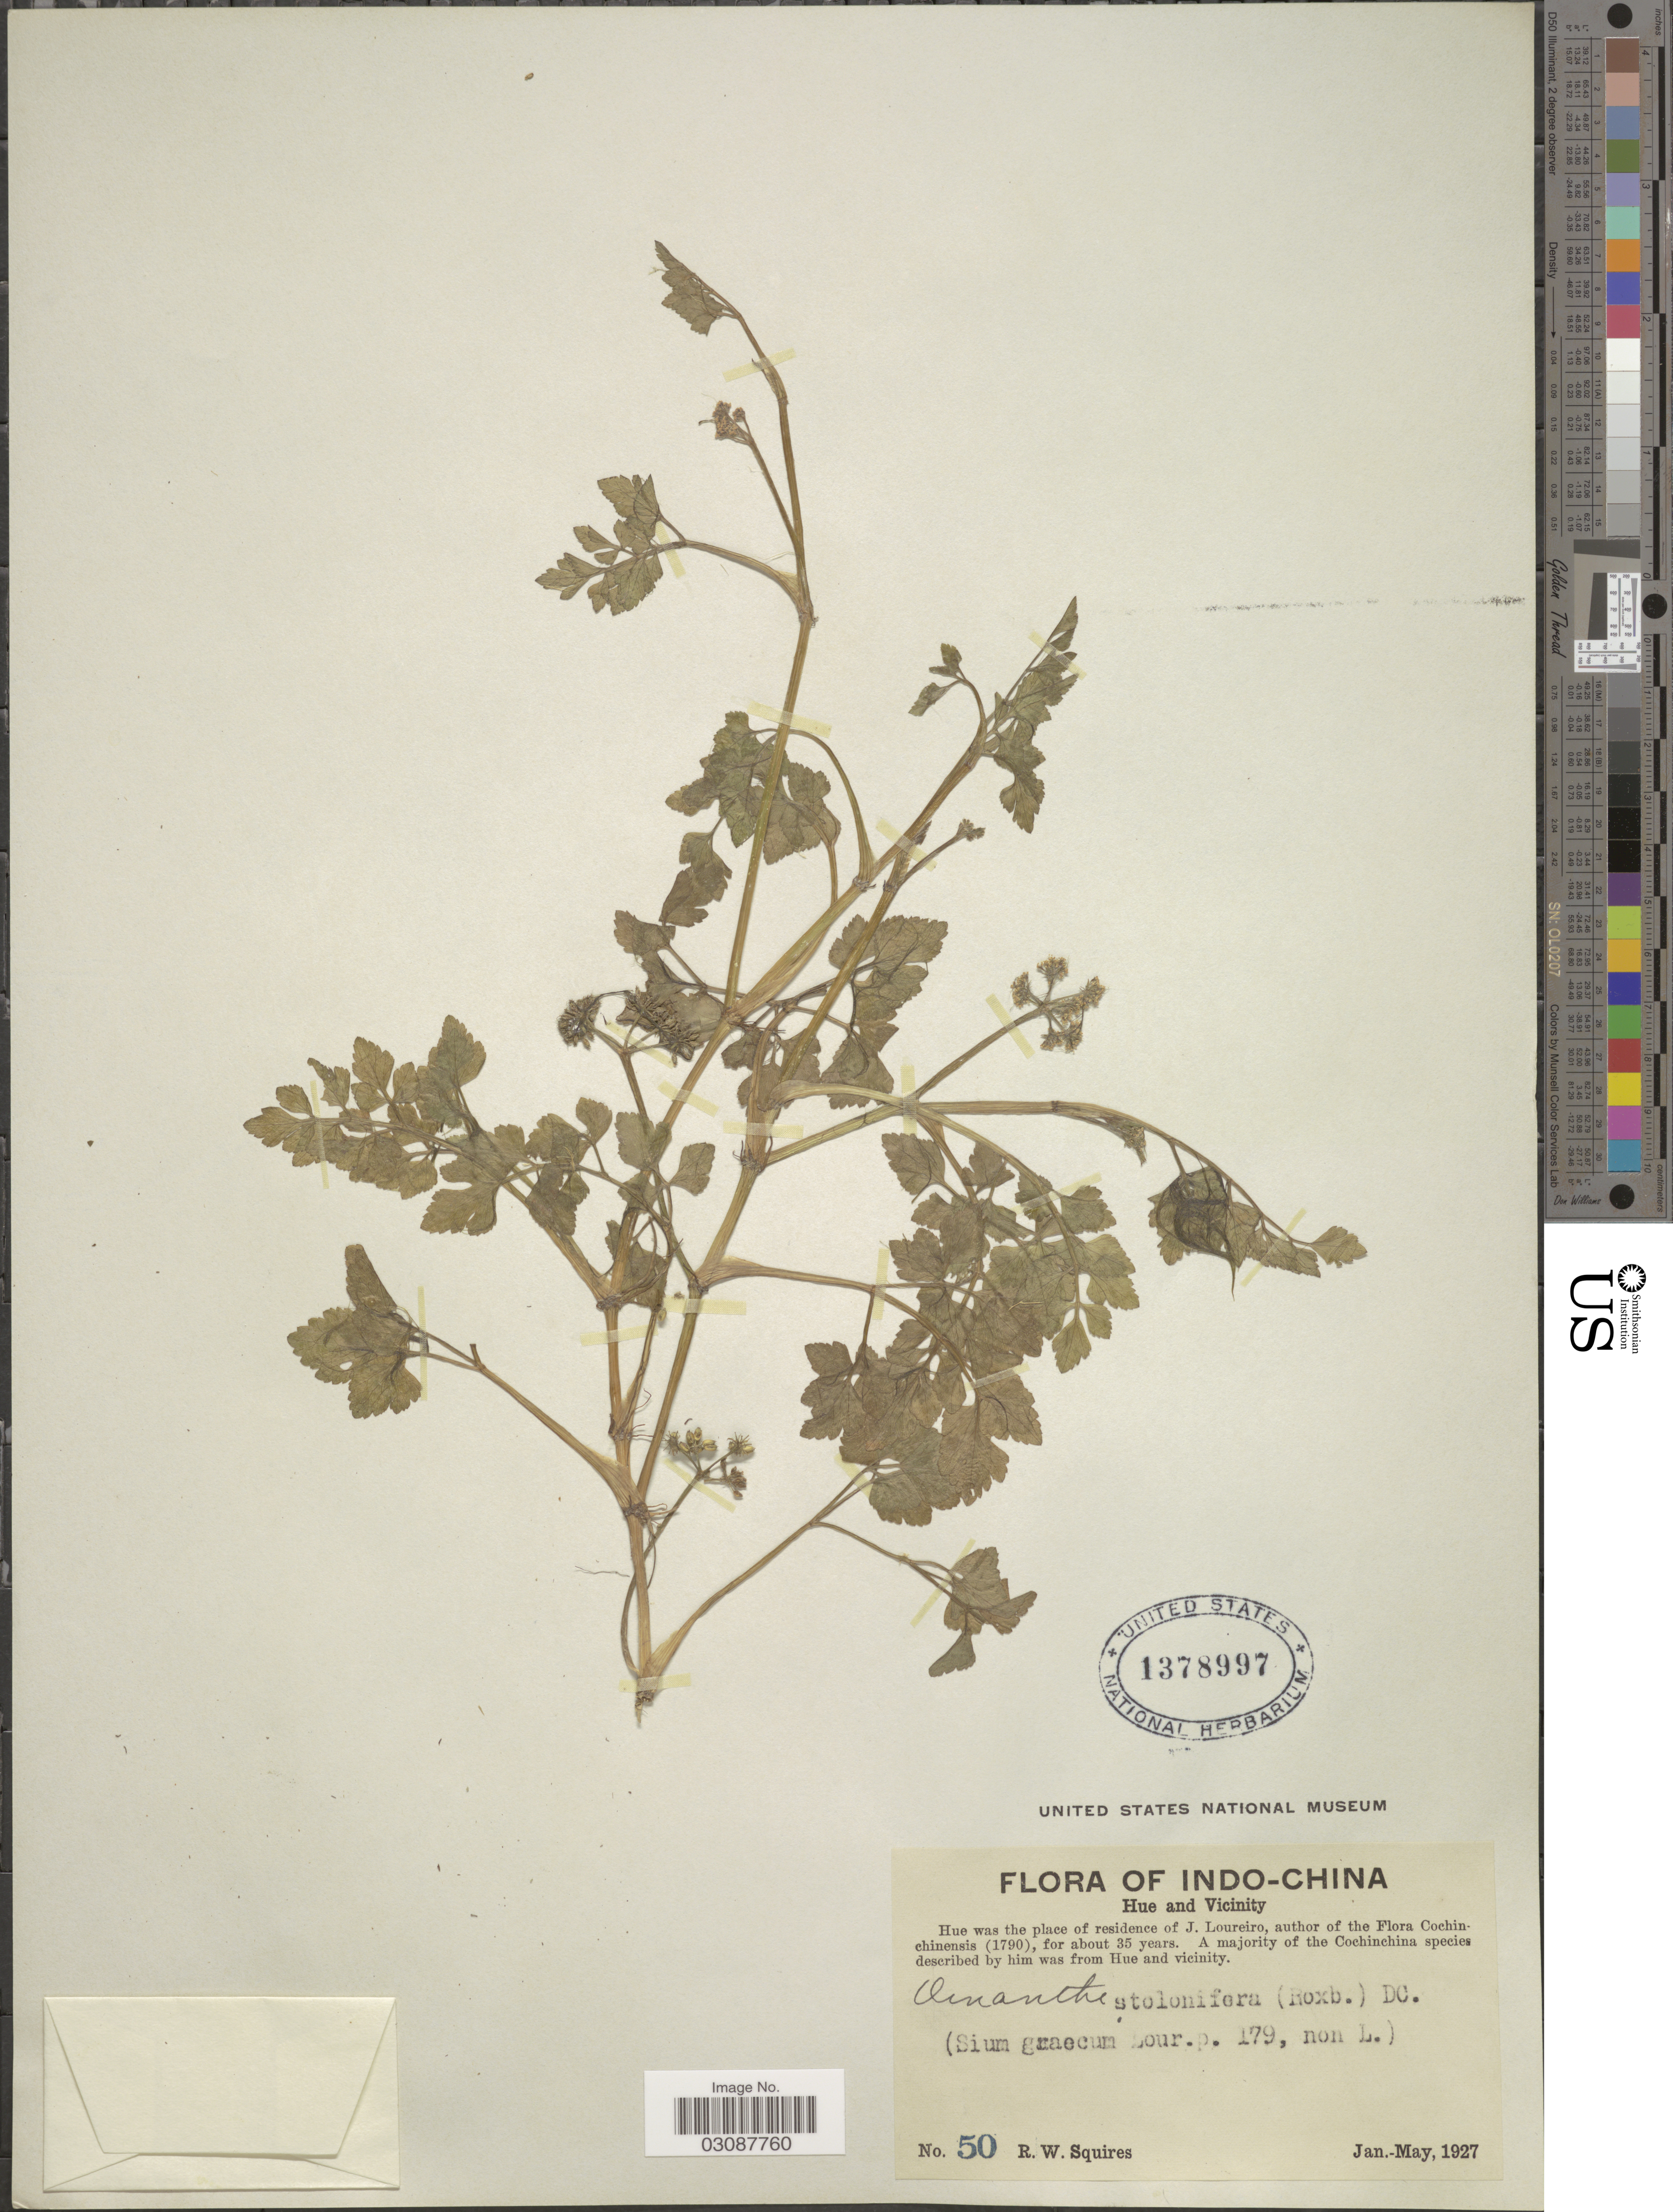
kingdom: Plantae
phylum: Tracheophyta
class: Magnoliopsida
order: Apiales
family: Apiaceae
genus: Oenanthe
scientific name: Oenanthe stolonifera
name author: Wall. ex DC.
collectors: R. Squires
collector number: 50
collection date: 1927-01/1927-05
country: Vietnam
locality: Indo-China, Hue and Vicinity.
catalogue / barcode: US 1378997